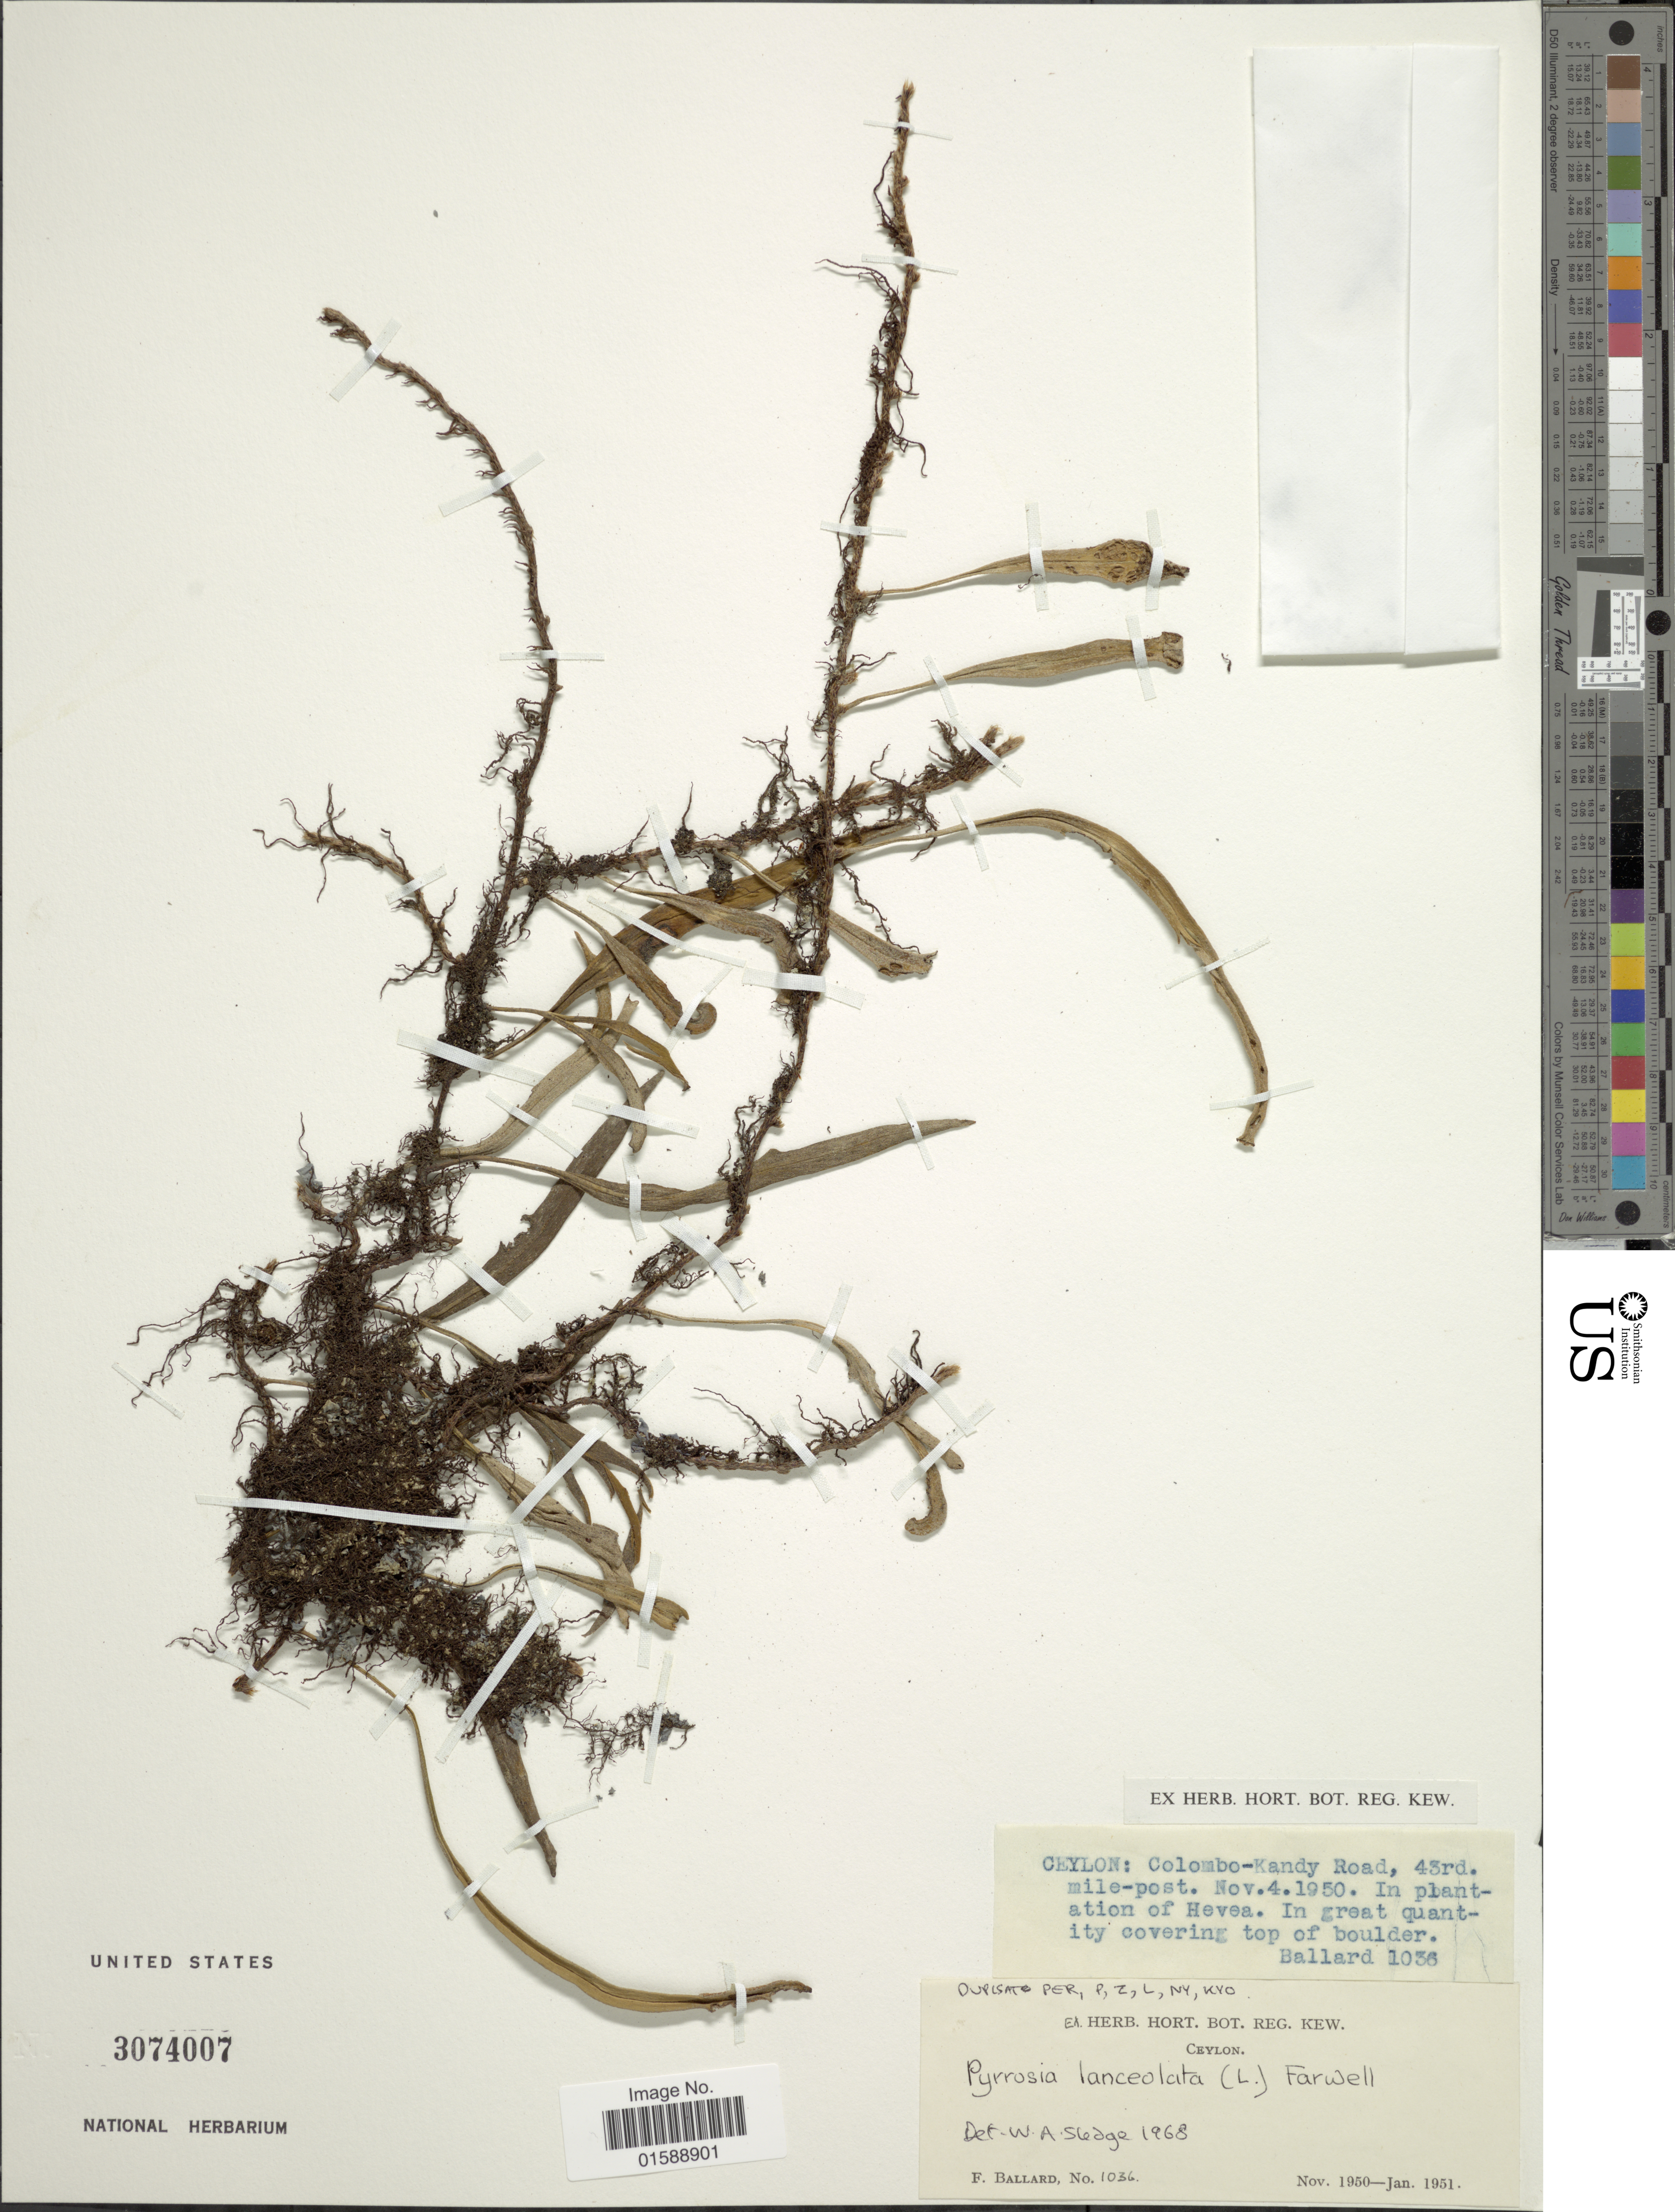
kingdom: Plantae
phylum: Tracheophyta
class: Polypodiopsida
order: Polypodiales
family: Polypodiaceae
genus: Pyrrosia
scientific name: Pyrrosia lanceolata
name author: (L.) Farw.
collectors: F. Ballard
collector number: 1036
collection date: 1950-11-04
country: Sri Lanka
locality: Ceylon: Colombo-Kandy Road, 43rd mile-post. In plantation of Hevea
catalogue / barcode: US 3074007